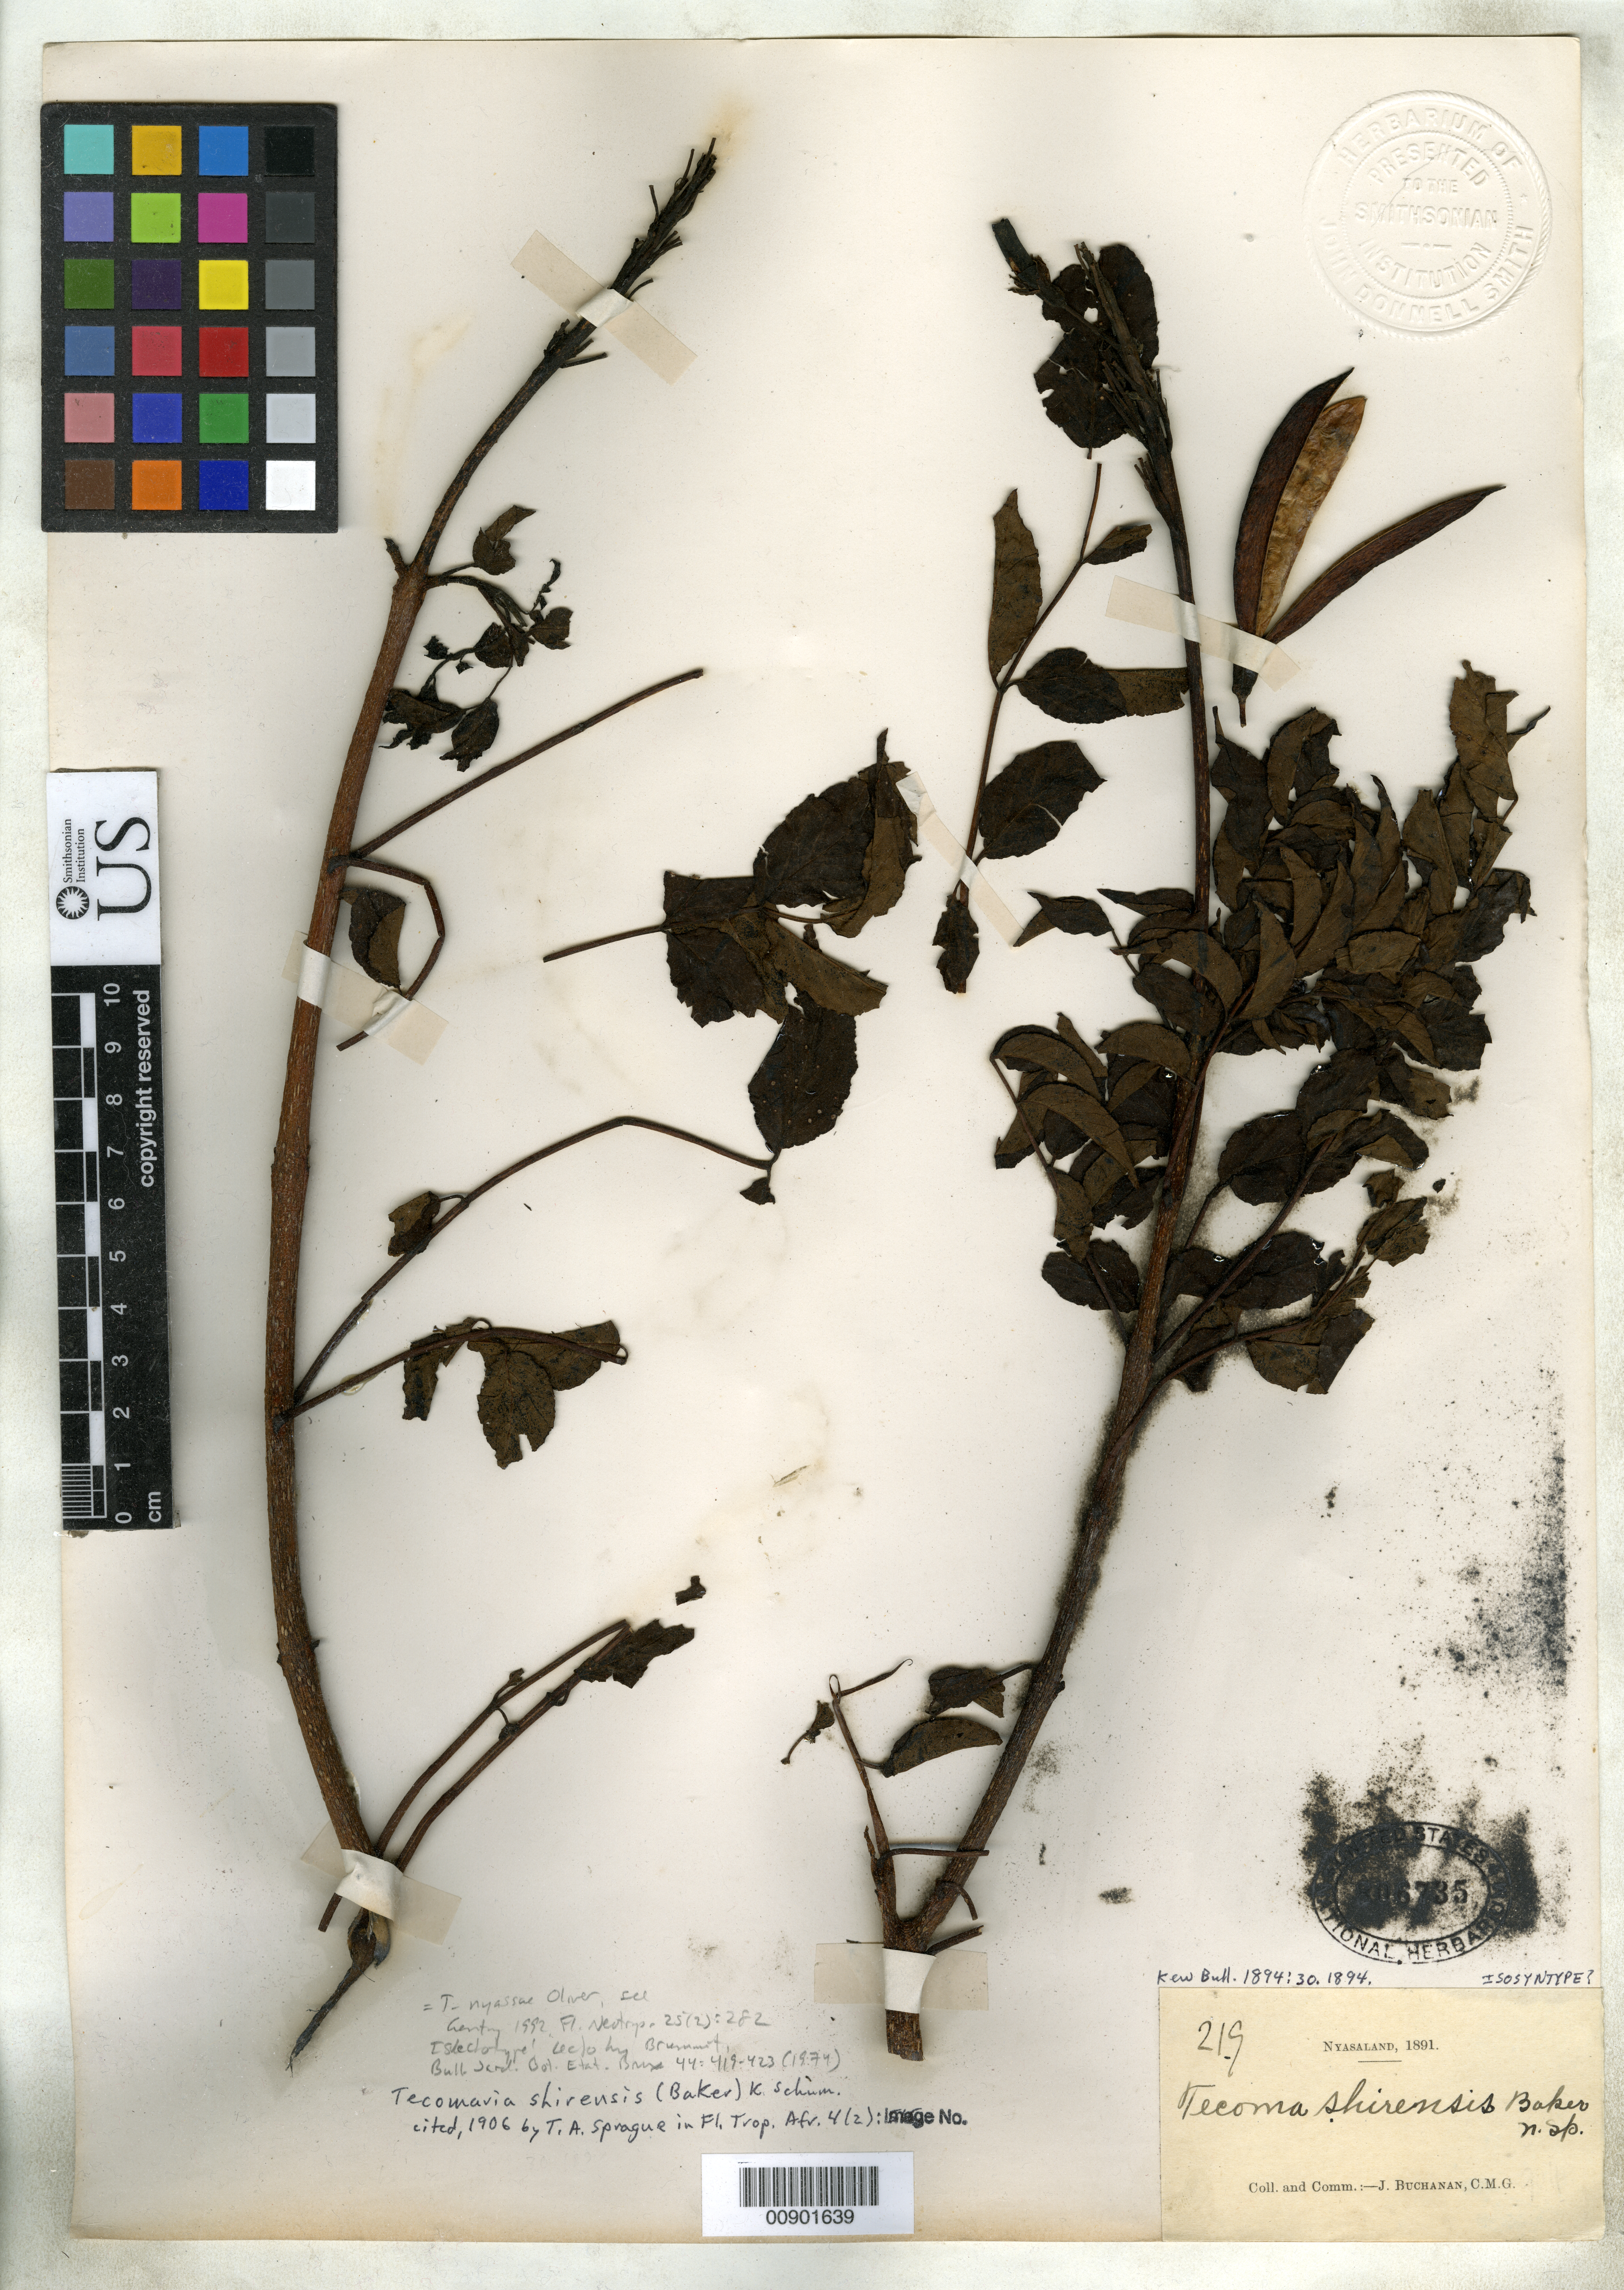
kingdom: Plantae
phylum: Tracheophyta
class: Magnoliopsida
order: Lamiales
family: Bignoniaceae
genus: Tecoma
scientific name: Tecoma shirensis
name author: Baker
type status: Isolectotype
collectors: J. Buchanan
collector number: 219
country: Malawi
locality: Nyasaland [protologue: "Shire Highlands"].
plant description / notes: Cited by Gentry 1992, Fl. Neotrop. 25(2): 282.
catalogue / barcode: US 806735